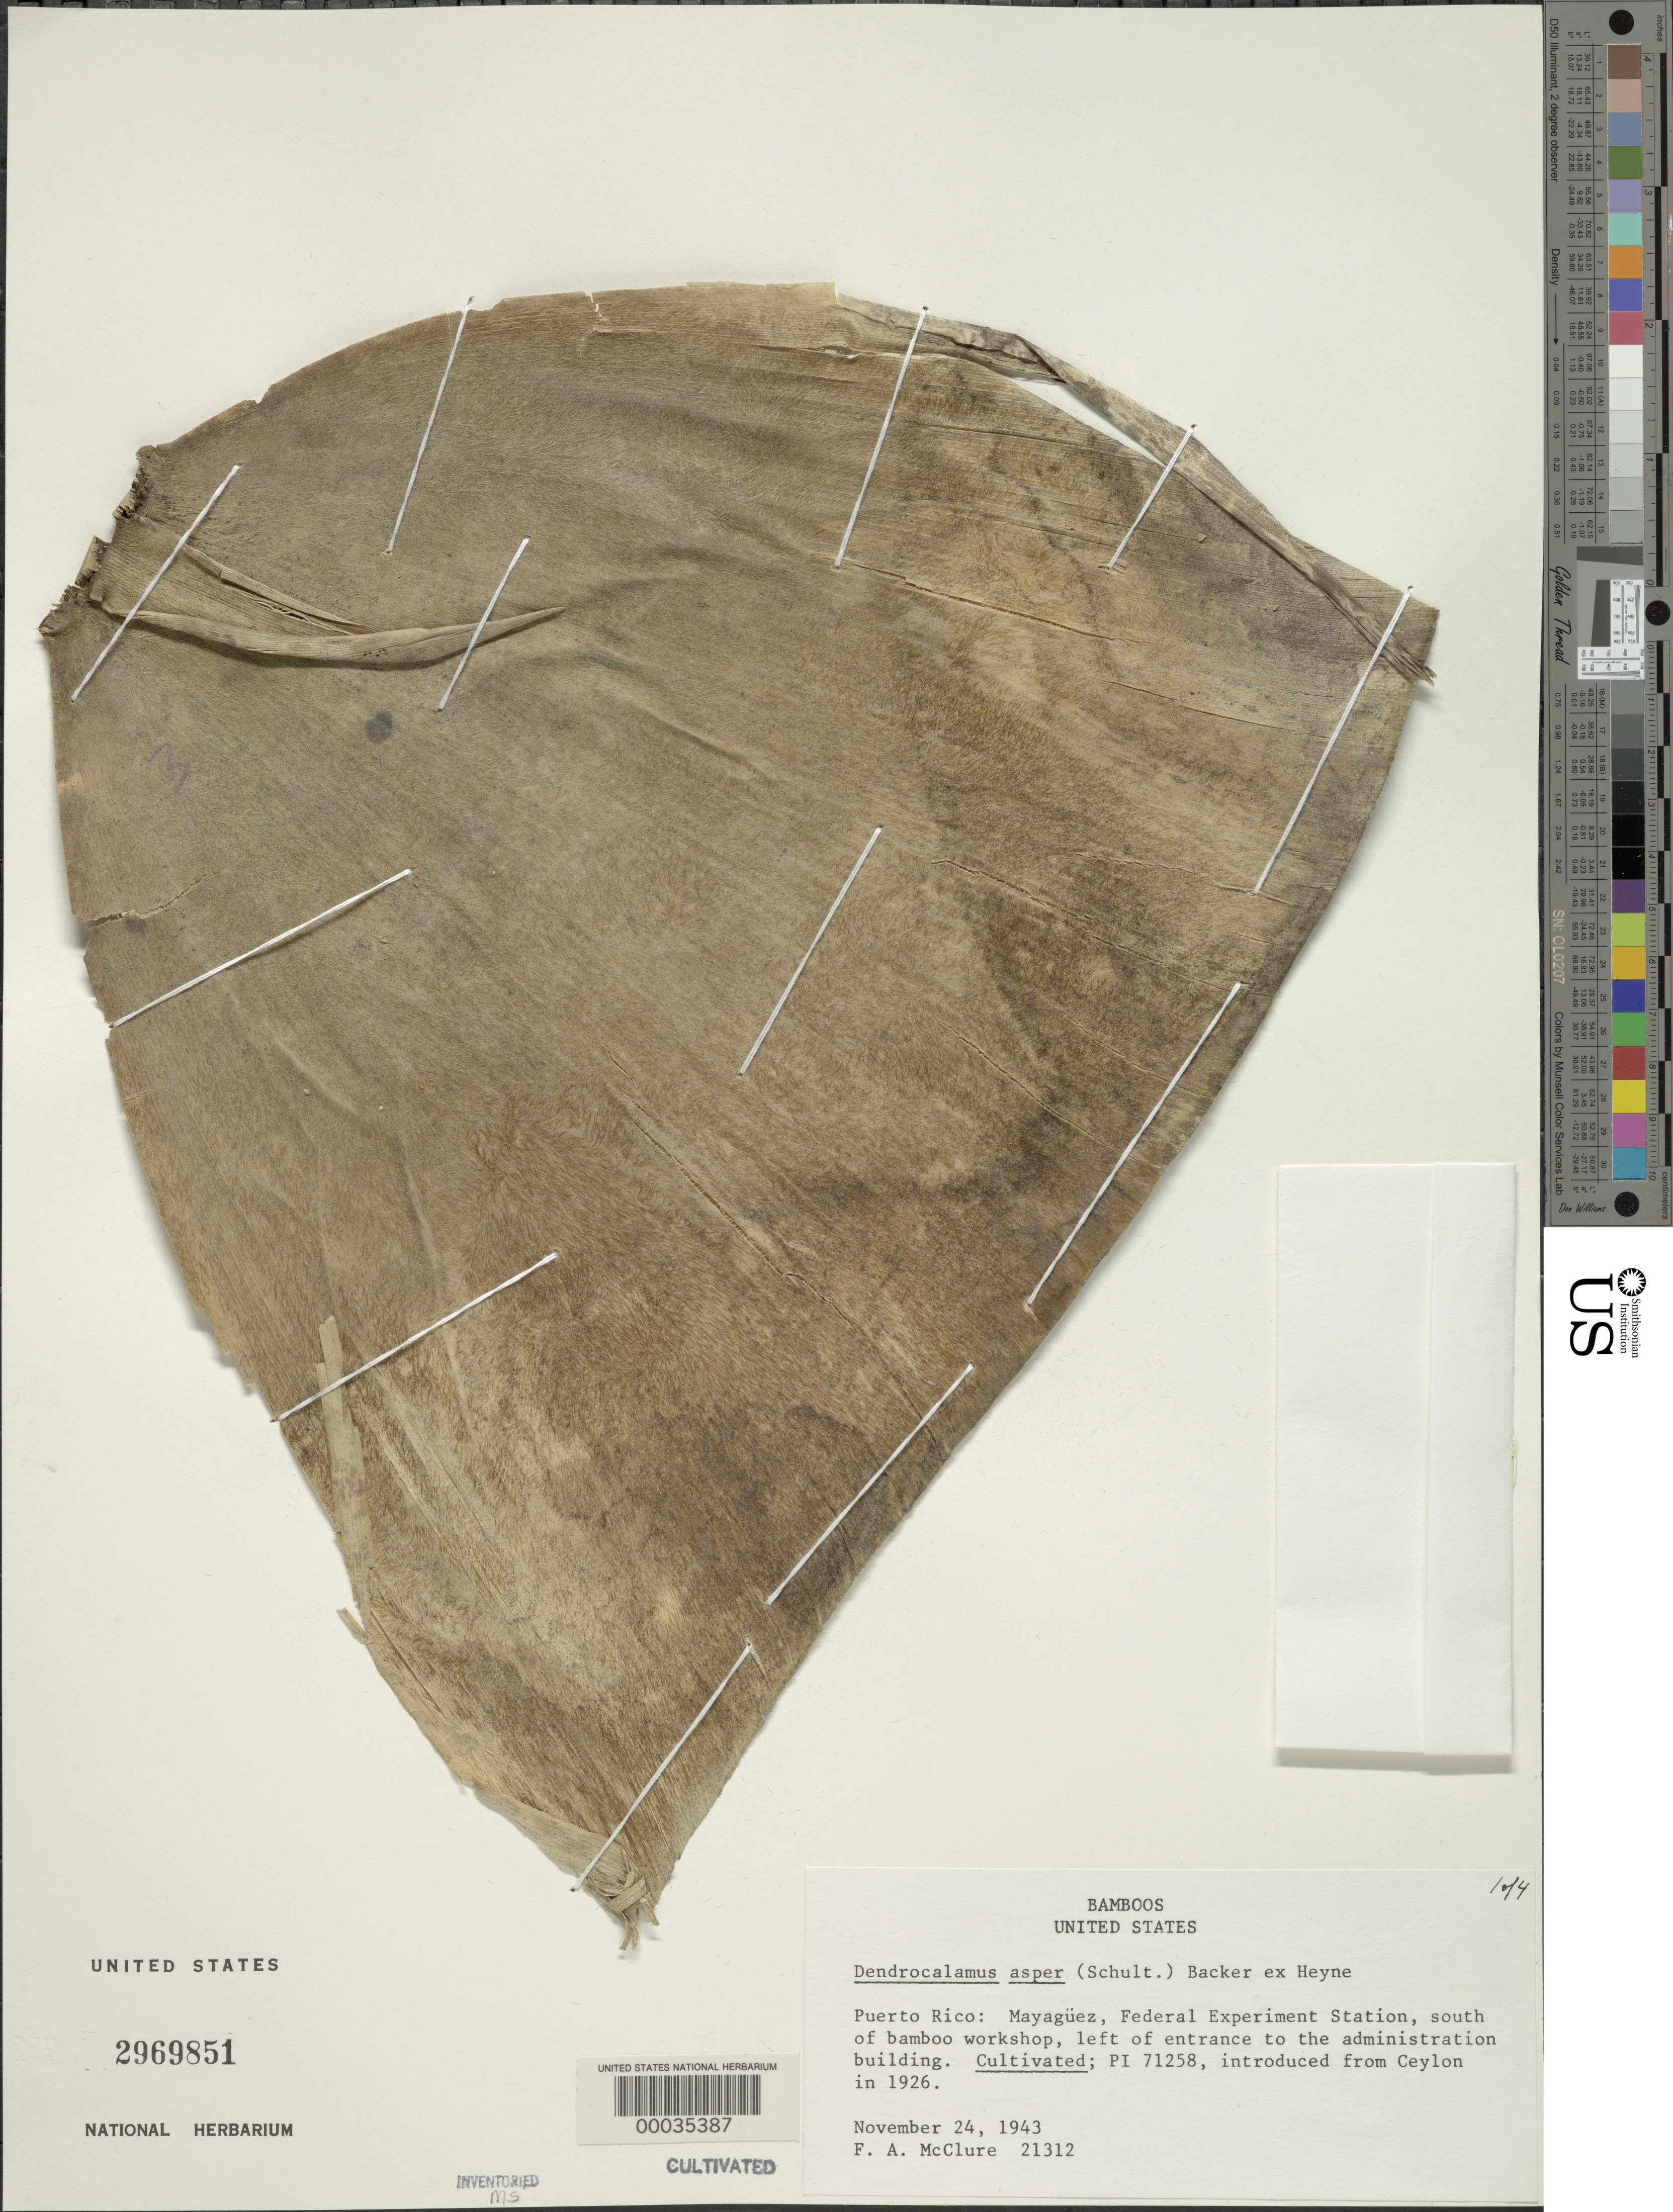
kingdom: Plantae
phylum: Tracheophyta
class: Liliopsida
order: Poales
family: Poaceae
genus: Dendrocalamus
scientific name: Dendrocalamus asper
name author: (Schult. & Schult. f.) Backer ex K. Heyne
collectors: F. A. McClure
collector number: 21312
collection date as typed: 24 Nov 1943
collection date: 1943-11-24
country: Puerto Rico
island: Greater Antilles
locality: Federal experimental station-mayaguez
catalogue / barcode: US 2969851